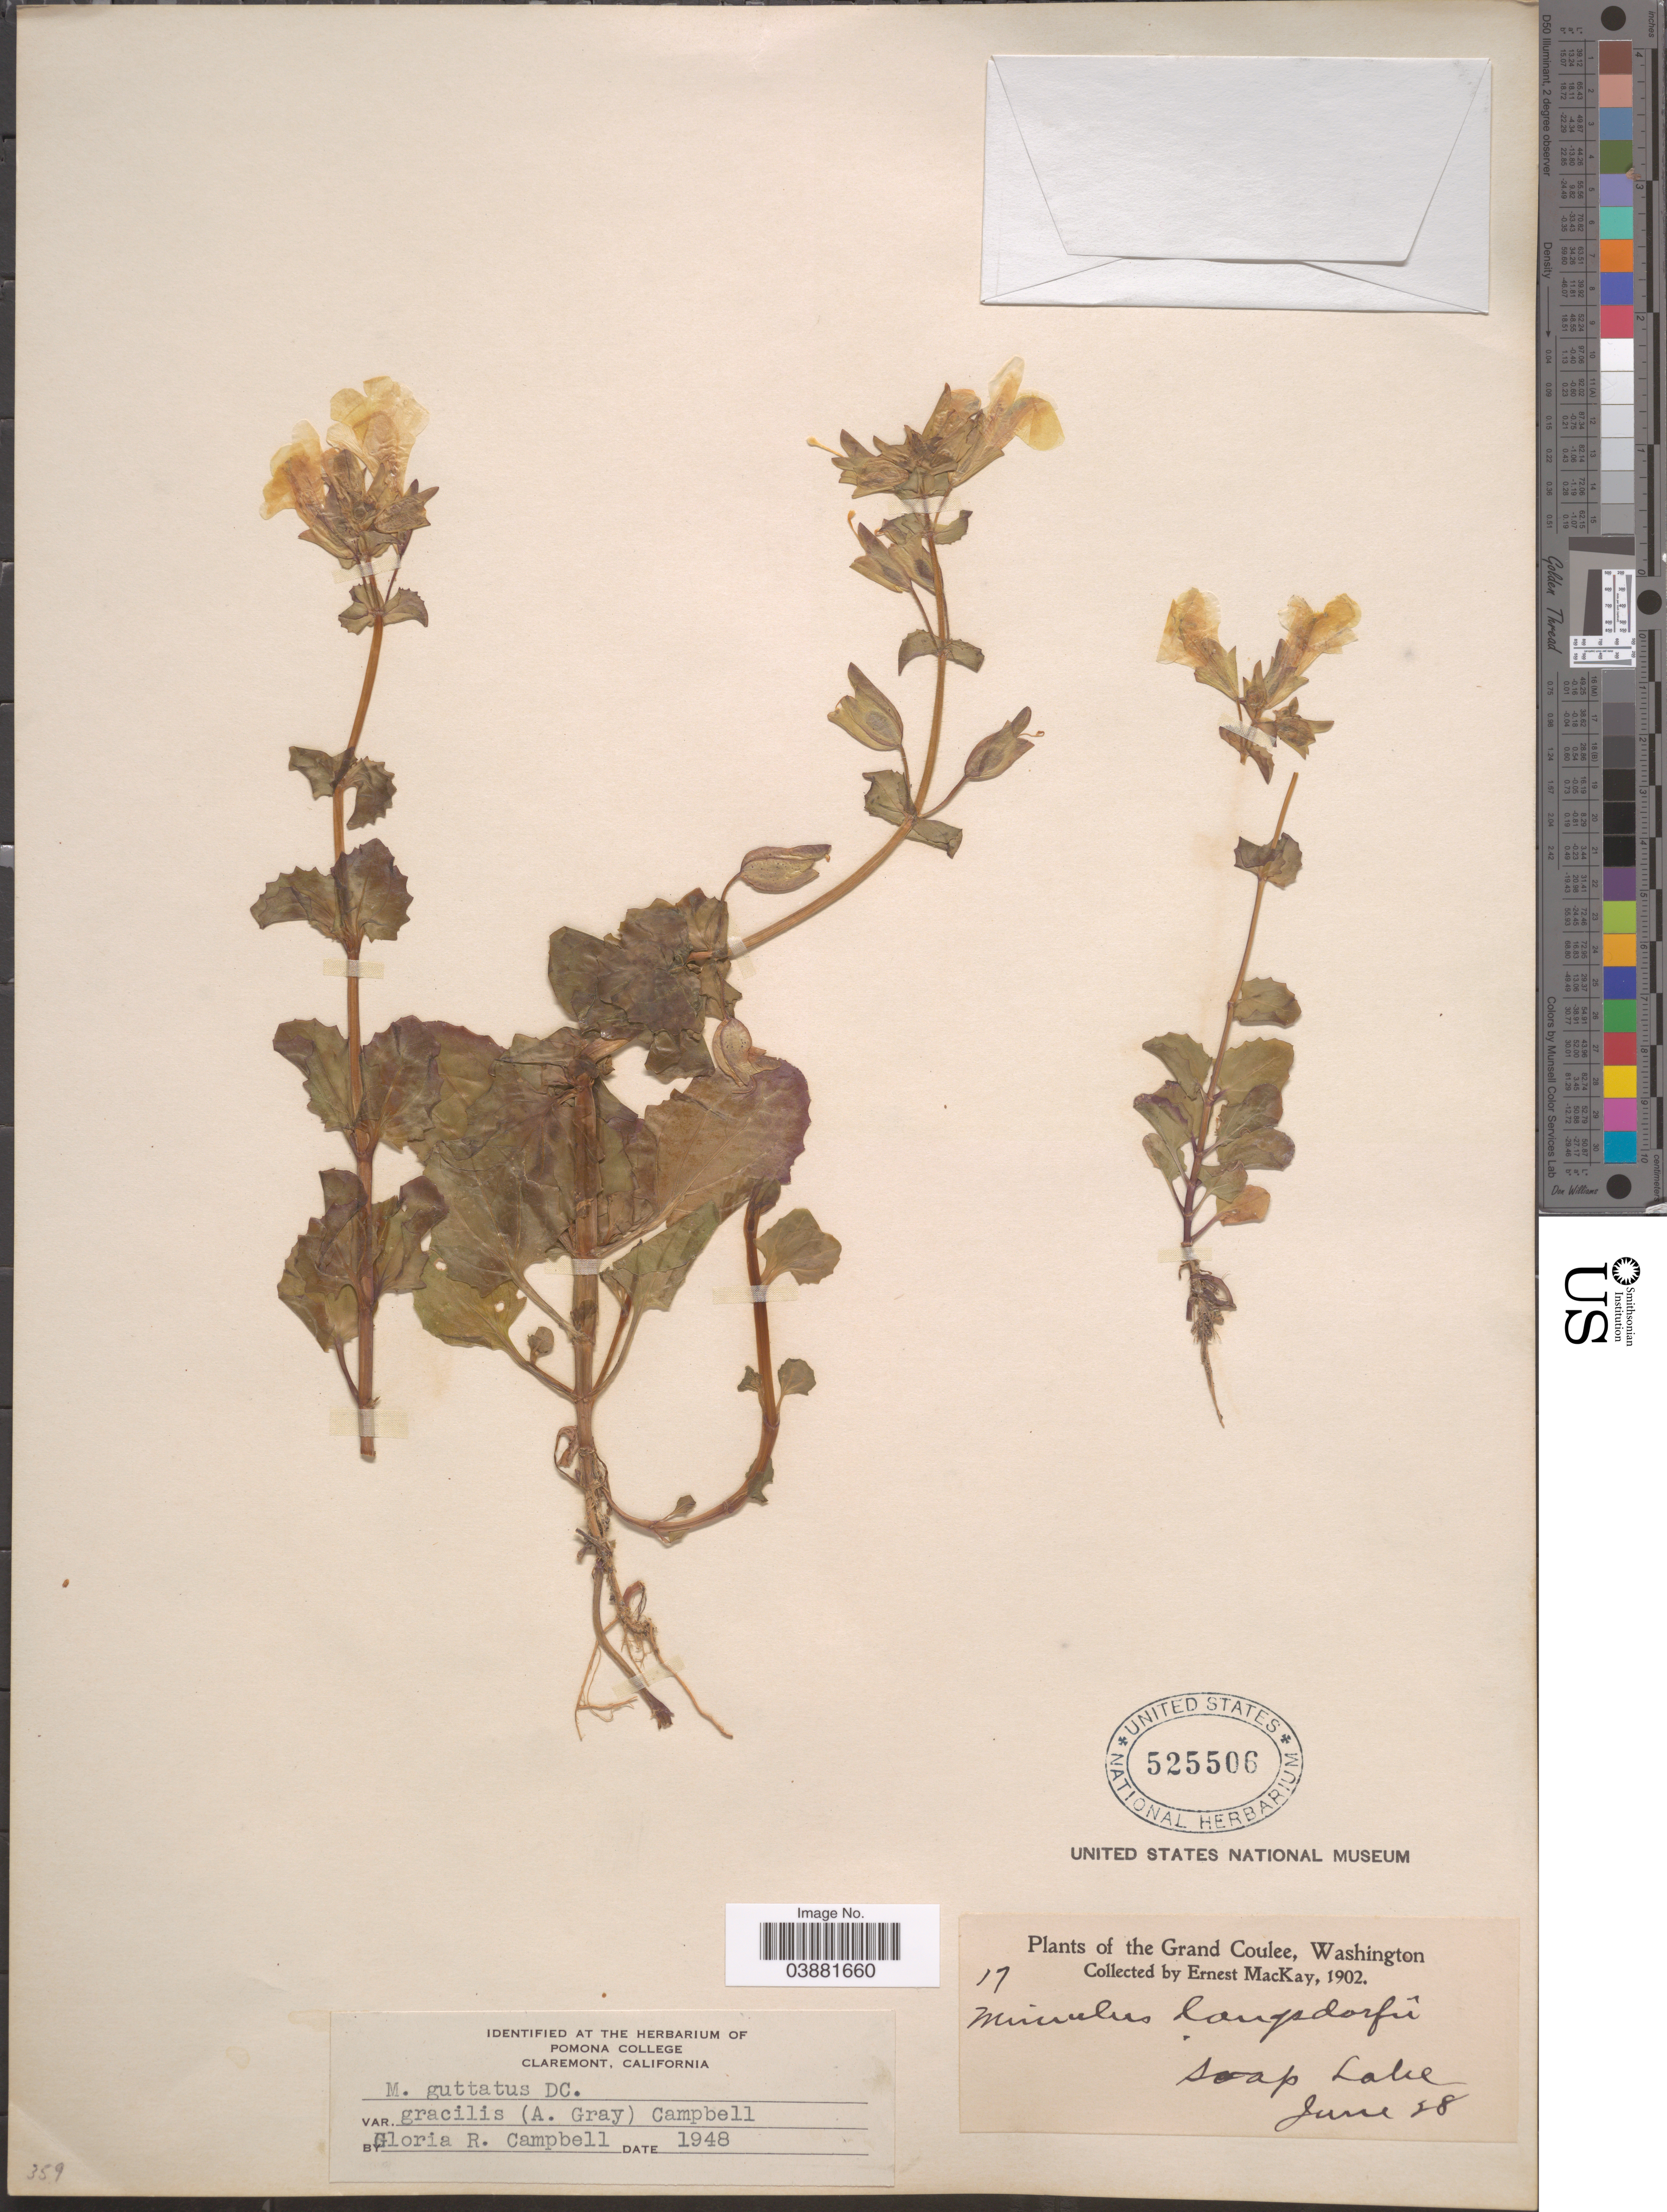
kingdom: Plantae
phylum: Tracheophyta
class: Magnoliopsida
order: Lamiales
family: Phrymaceae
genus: Mimulus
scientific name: Mimulus guttatus var. gracilis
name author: (A. Gray) G.R. Campb.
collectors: E. MacKay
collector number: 17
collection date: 1902-06-28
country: United States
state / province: Washington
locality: The Grand Coulee. Soap Lake.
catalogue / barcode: US 525506